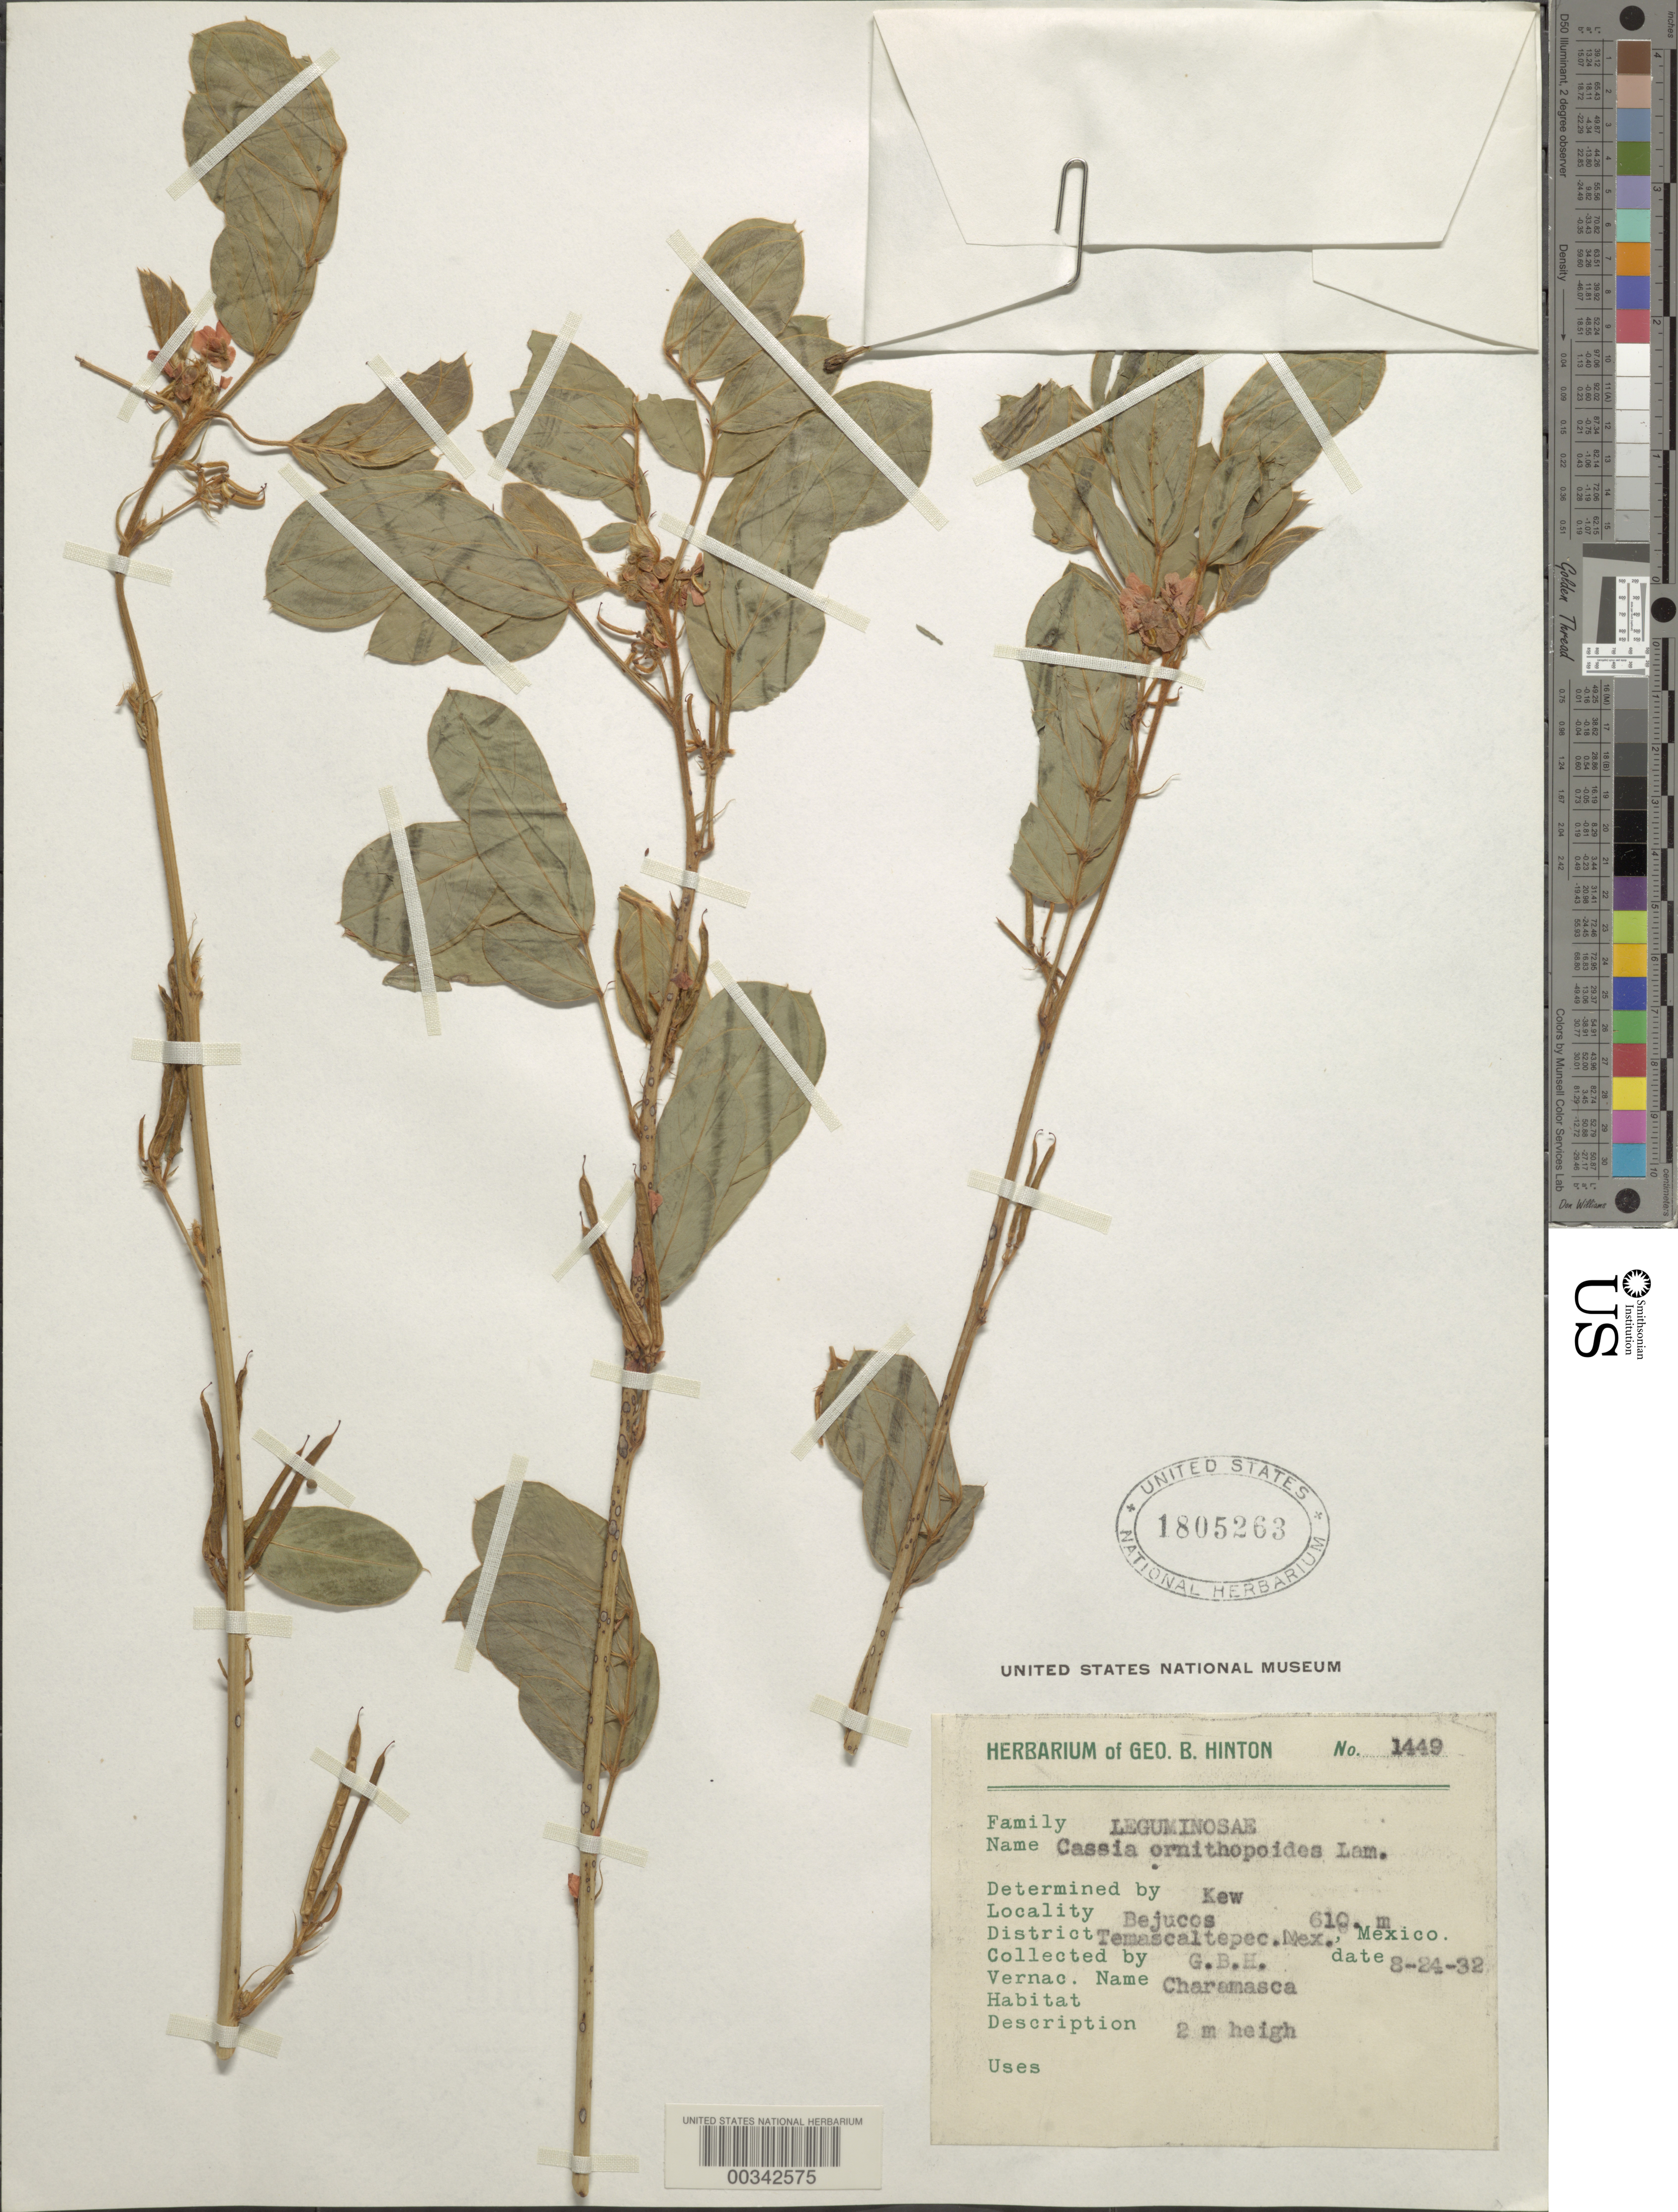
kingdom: Plantae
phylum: Tracheophyta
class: Magnoliopsida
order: Fabales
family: Fabaceae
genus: Senna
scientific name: Senna uniflora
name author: (Mill.) H.S. Irwin & Barneby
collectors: G. B. Hinton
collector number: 1449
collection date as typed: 24 Aug 1932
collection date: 1932-08-24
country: Mexico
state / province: México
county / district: Temascaltepec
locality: Bejucos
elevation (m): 610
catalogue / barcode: US 1805263